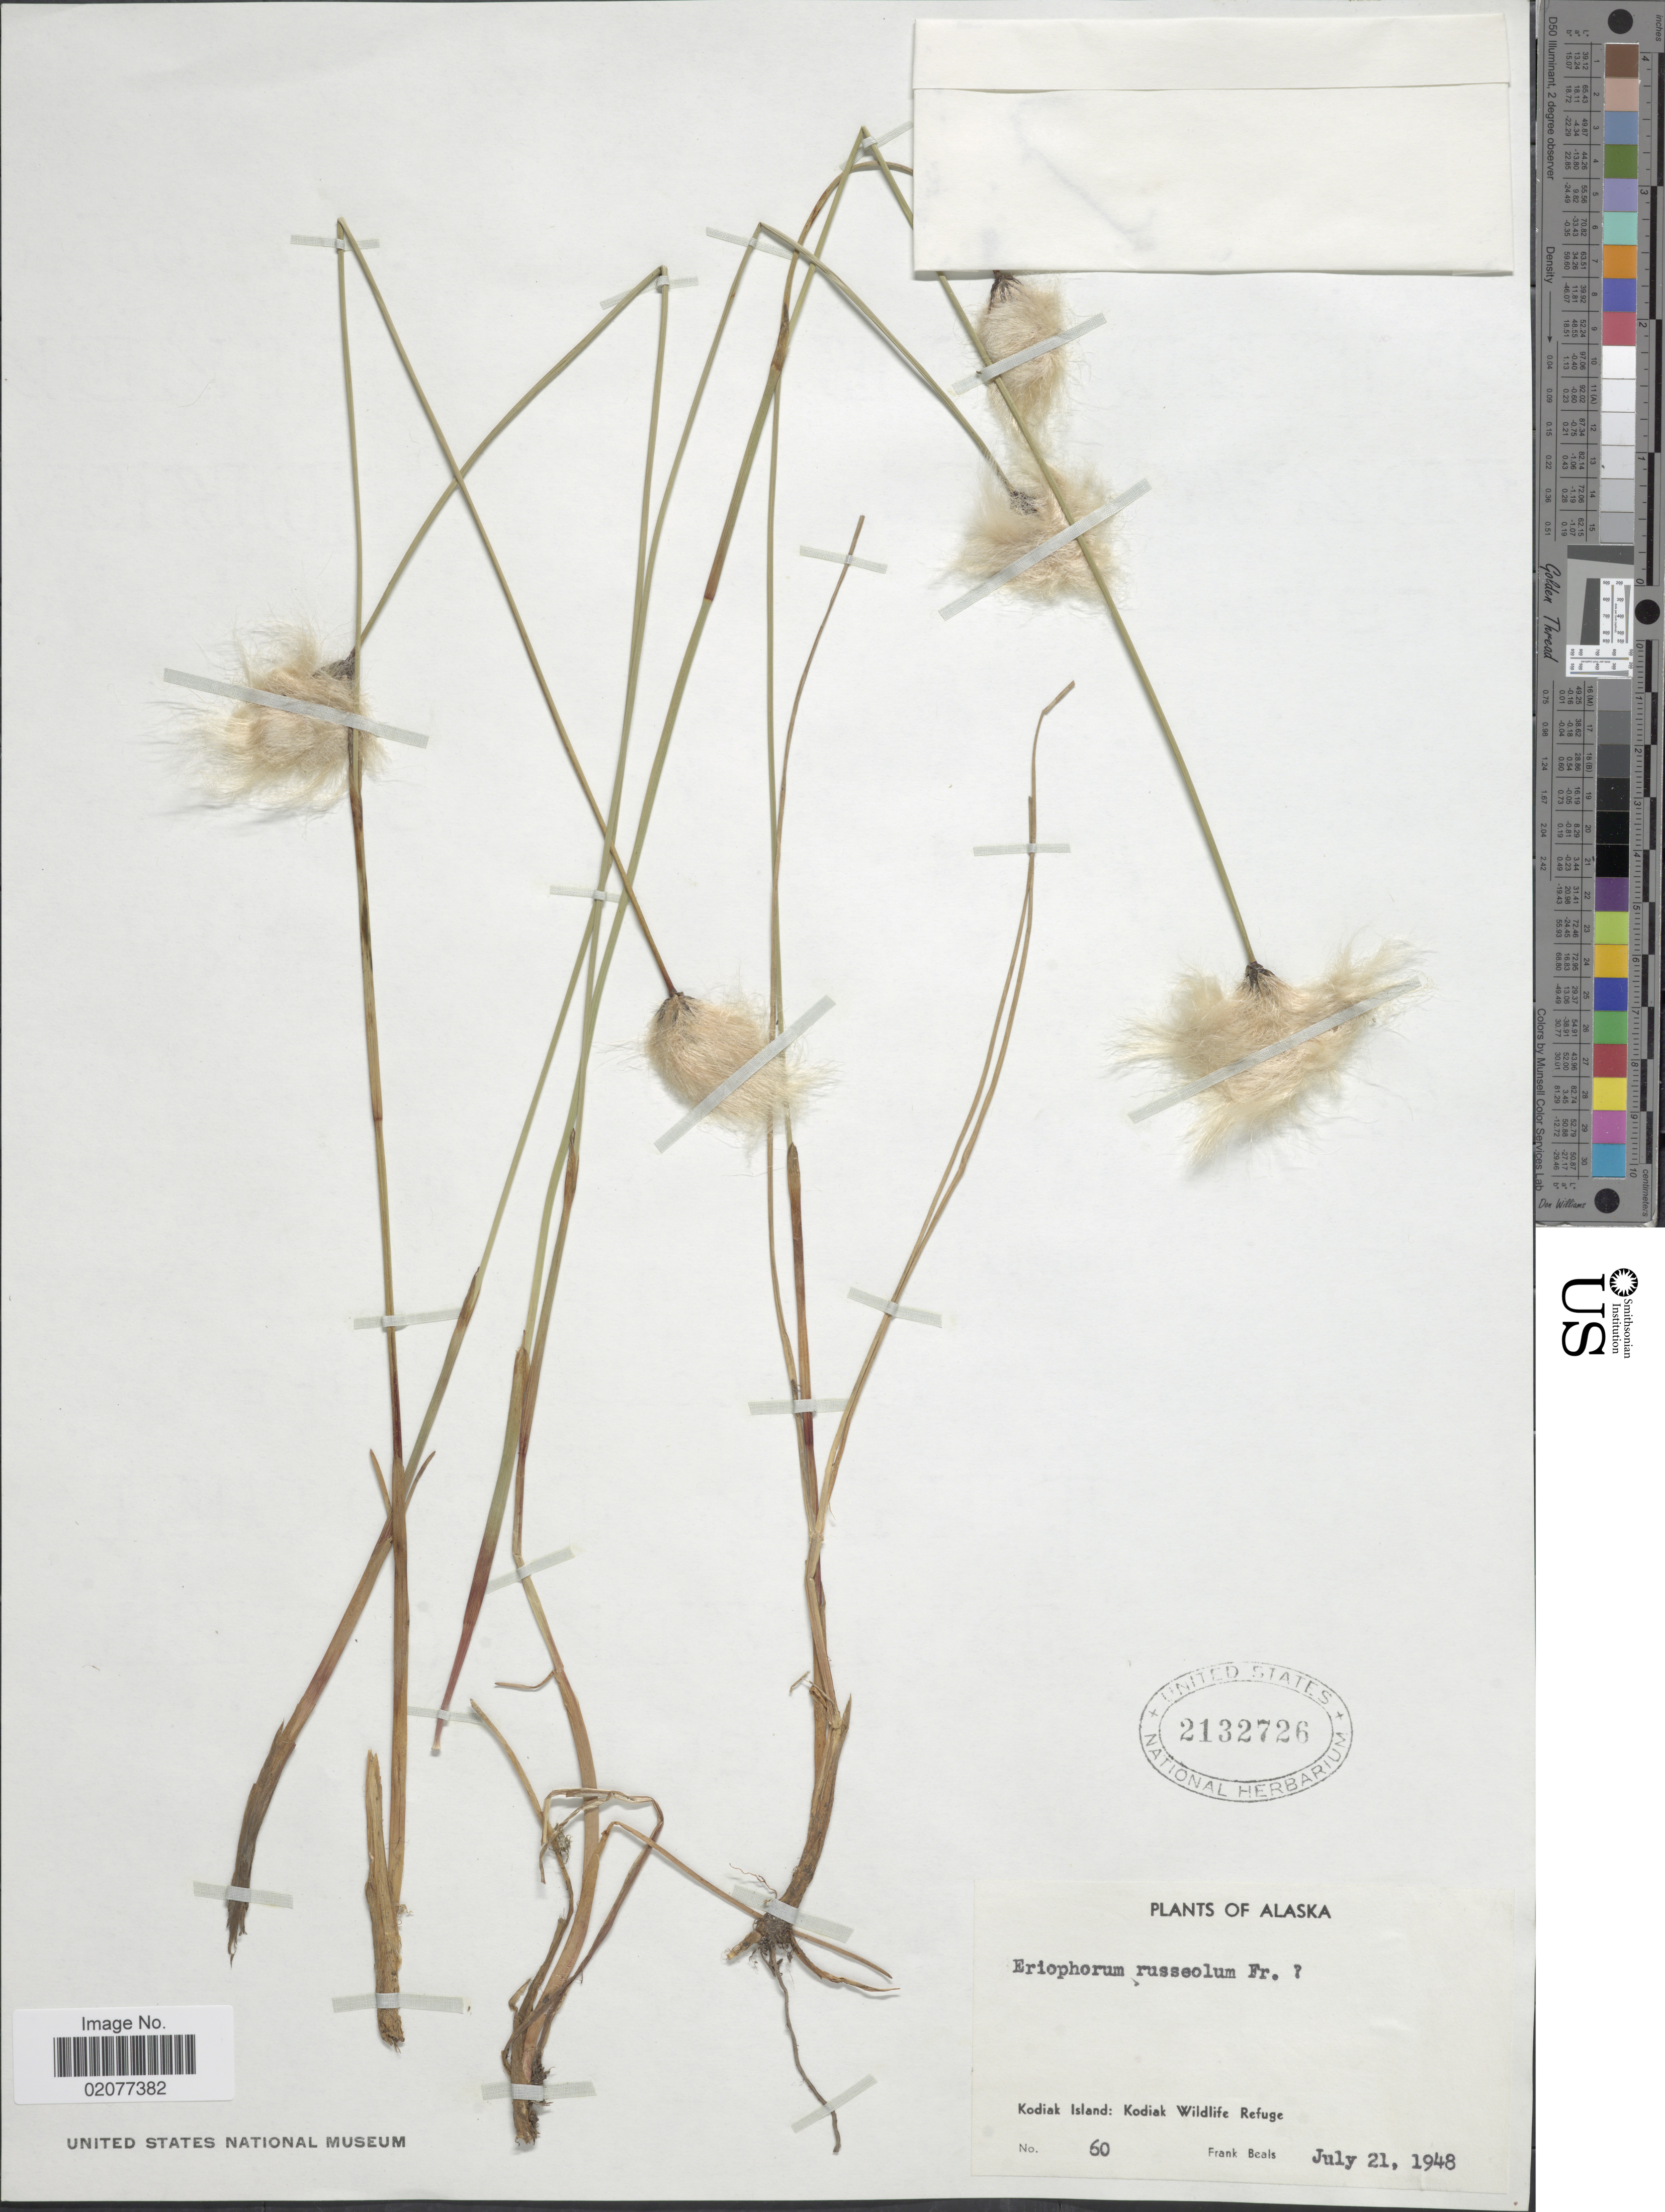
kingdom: Plantae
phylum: Tracheophyta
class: Liliopsida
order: Poales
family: Cyperaceae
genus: Eriophorum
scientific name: Eriophorum chamissonis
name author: C.A. Mey.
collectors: F. Beals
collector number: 60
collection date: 1948-07-21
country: United States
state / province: Alaska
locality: Alaska, Kodiak Island: Kodiak Wildlife Refuge.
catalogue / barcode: US 2132726